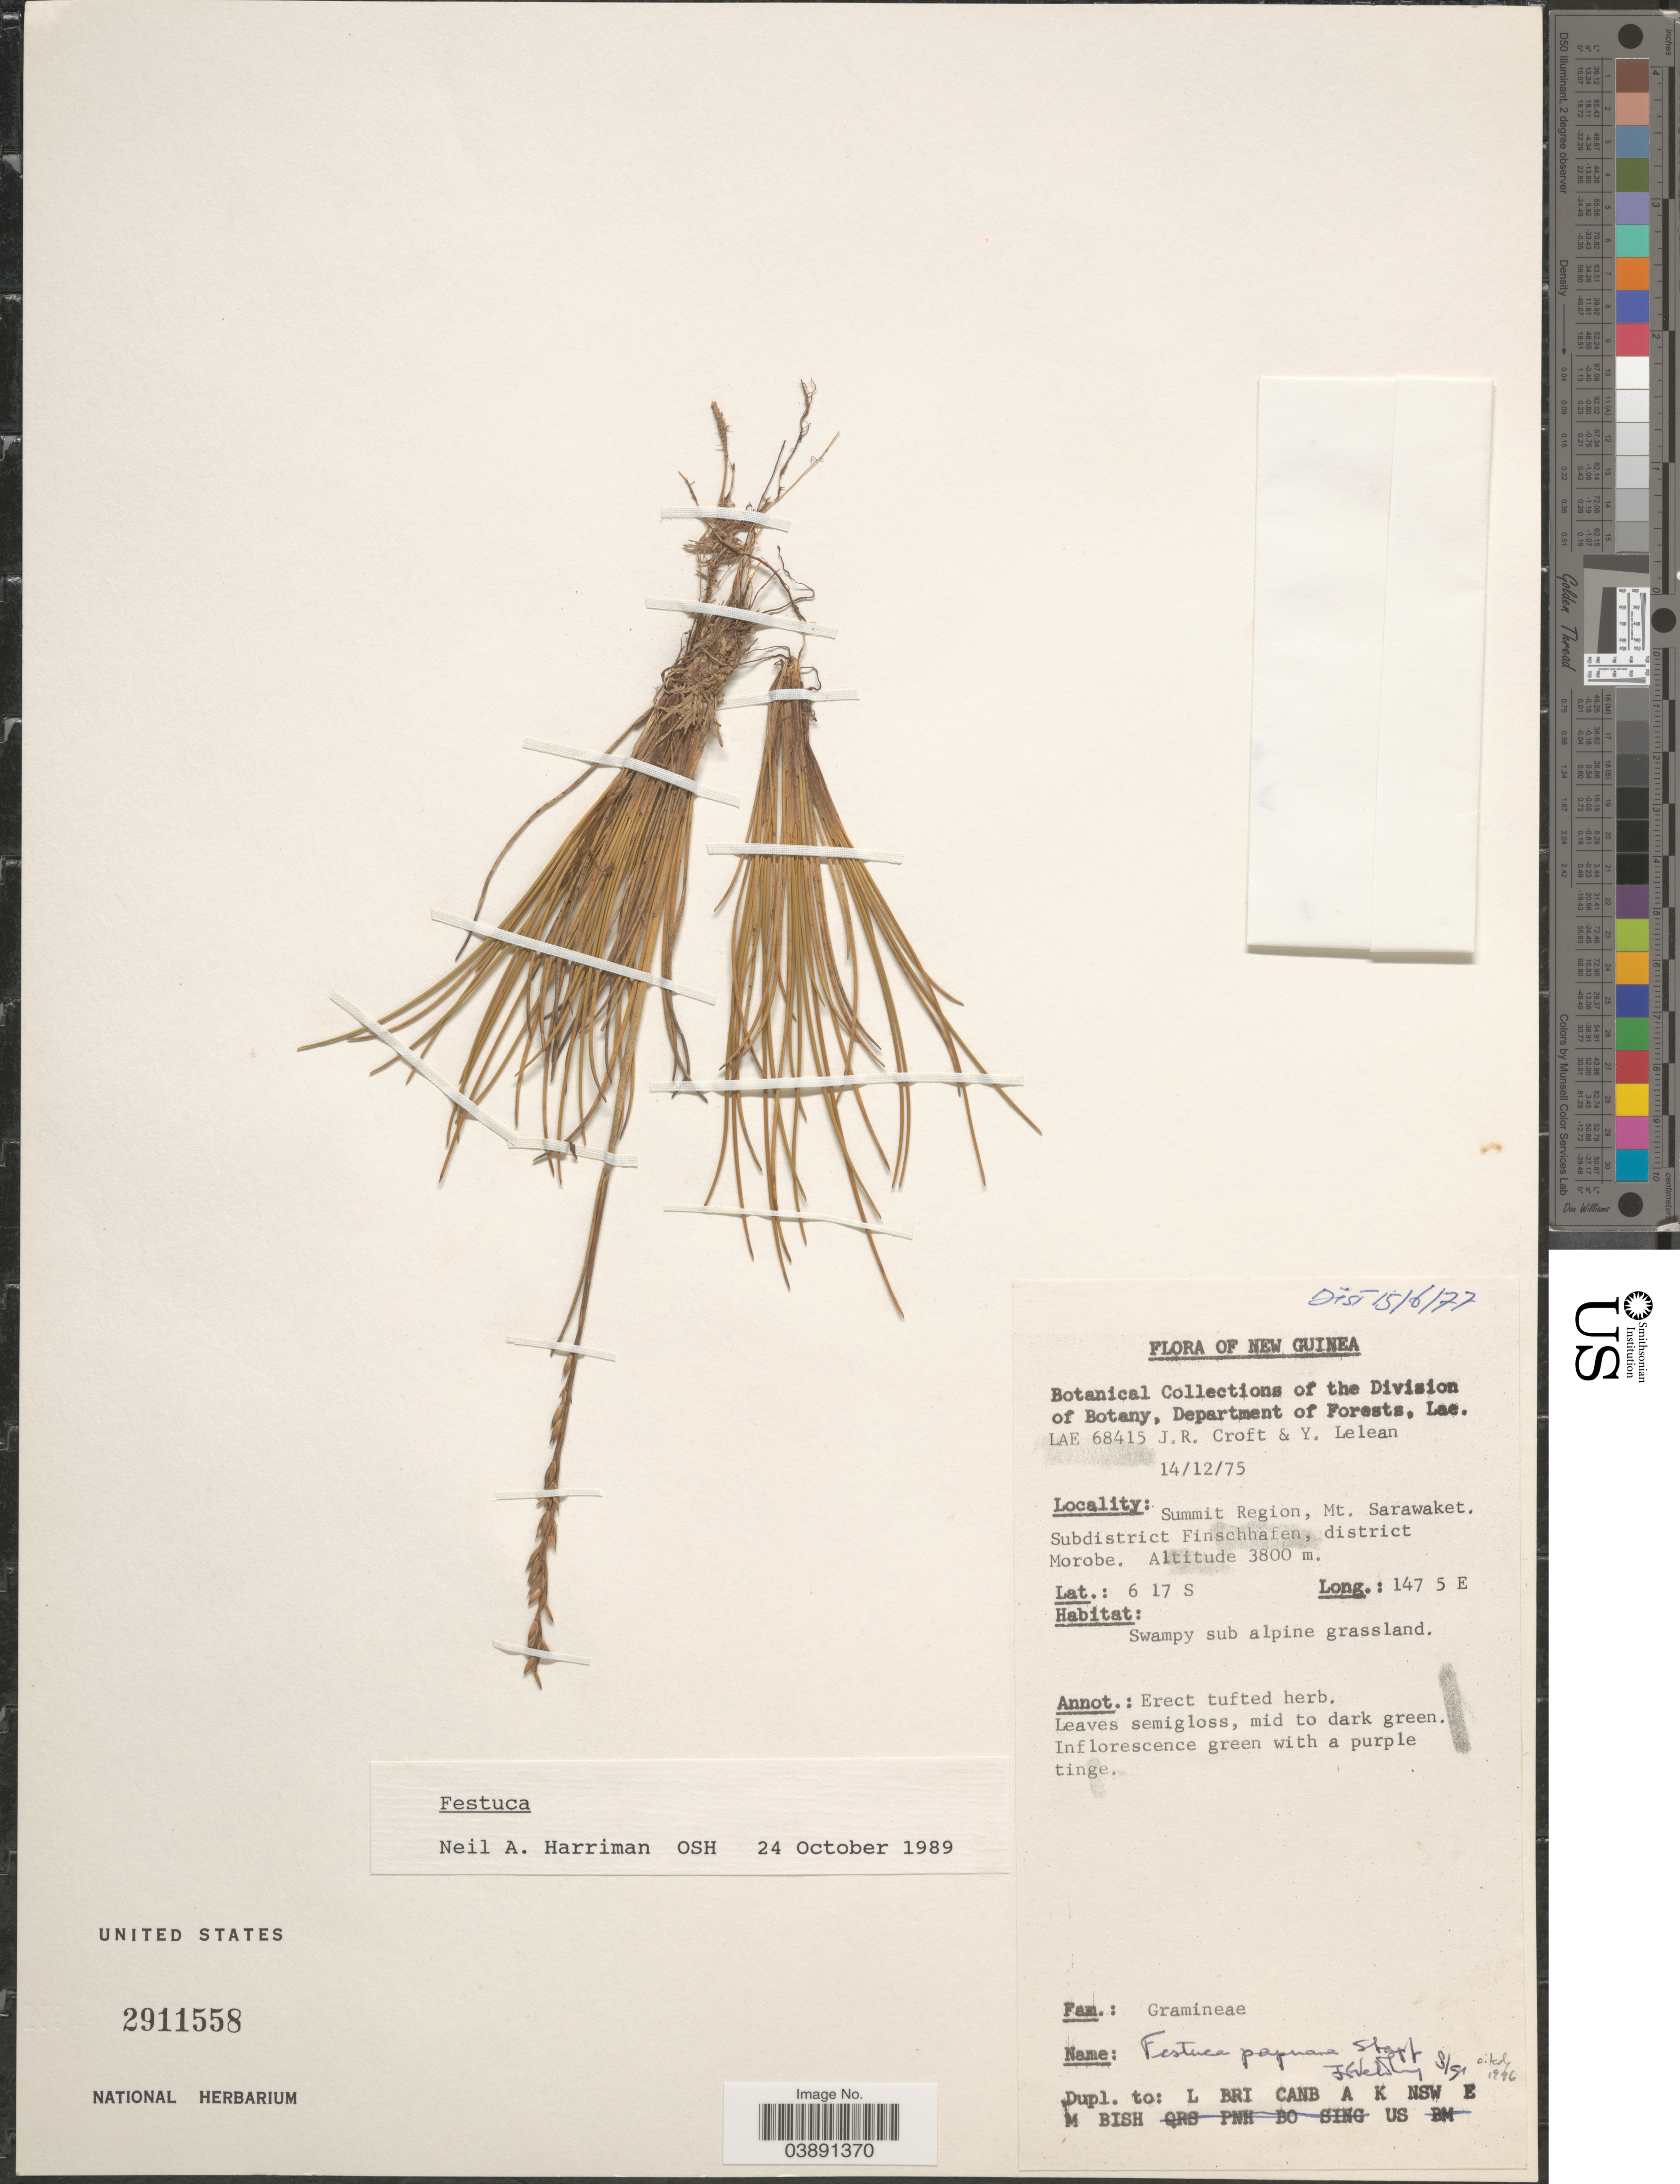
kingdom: Plantae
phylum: Tracheophyta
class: Liliopsida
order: Poales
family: Poaceae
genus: Festuca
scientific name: Festuca papuana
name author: Stapf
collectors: J. R. Croft & Y. Lelean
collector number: LAE 68415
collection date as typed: Transcribed d/m/y: 14/12/75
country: Papua New Guinea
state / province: Morobe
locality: New Guinea. Summit Region, Mt. Sarawaket. Subdistrict Finschhafen, district Morobe.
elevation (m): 3800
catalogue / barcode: US 2911558